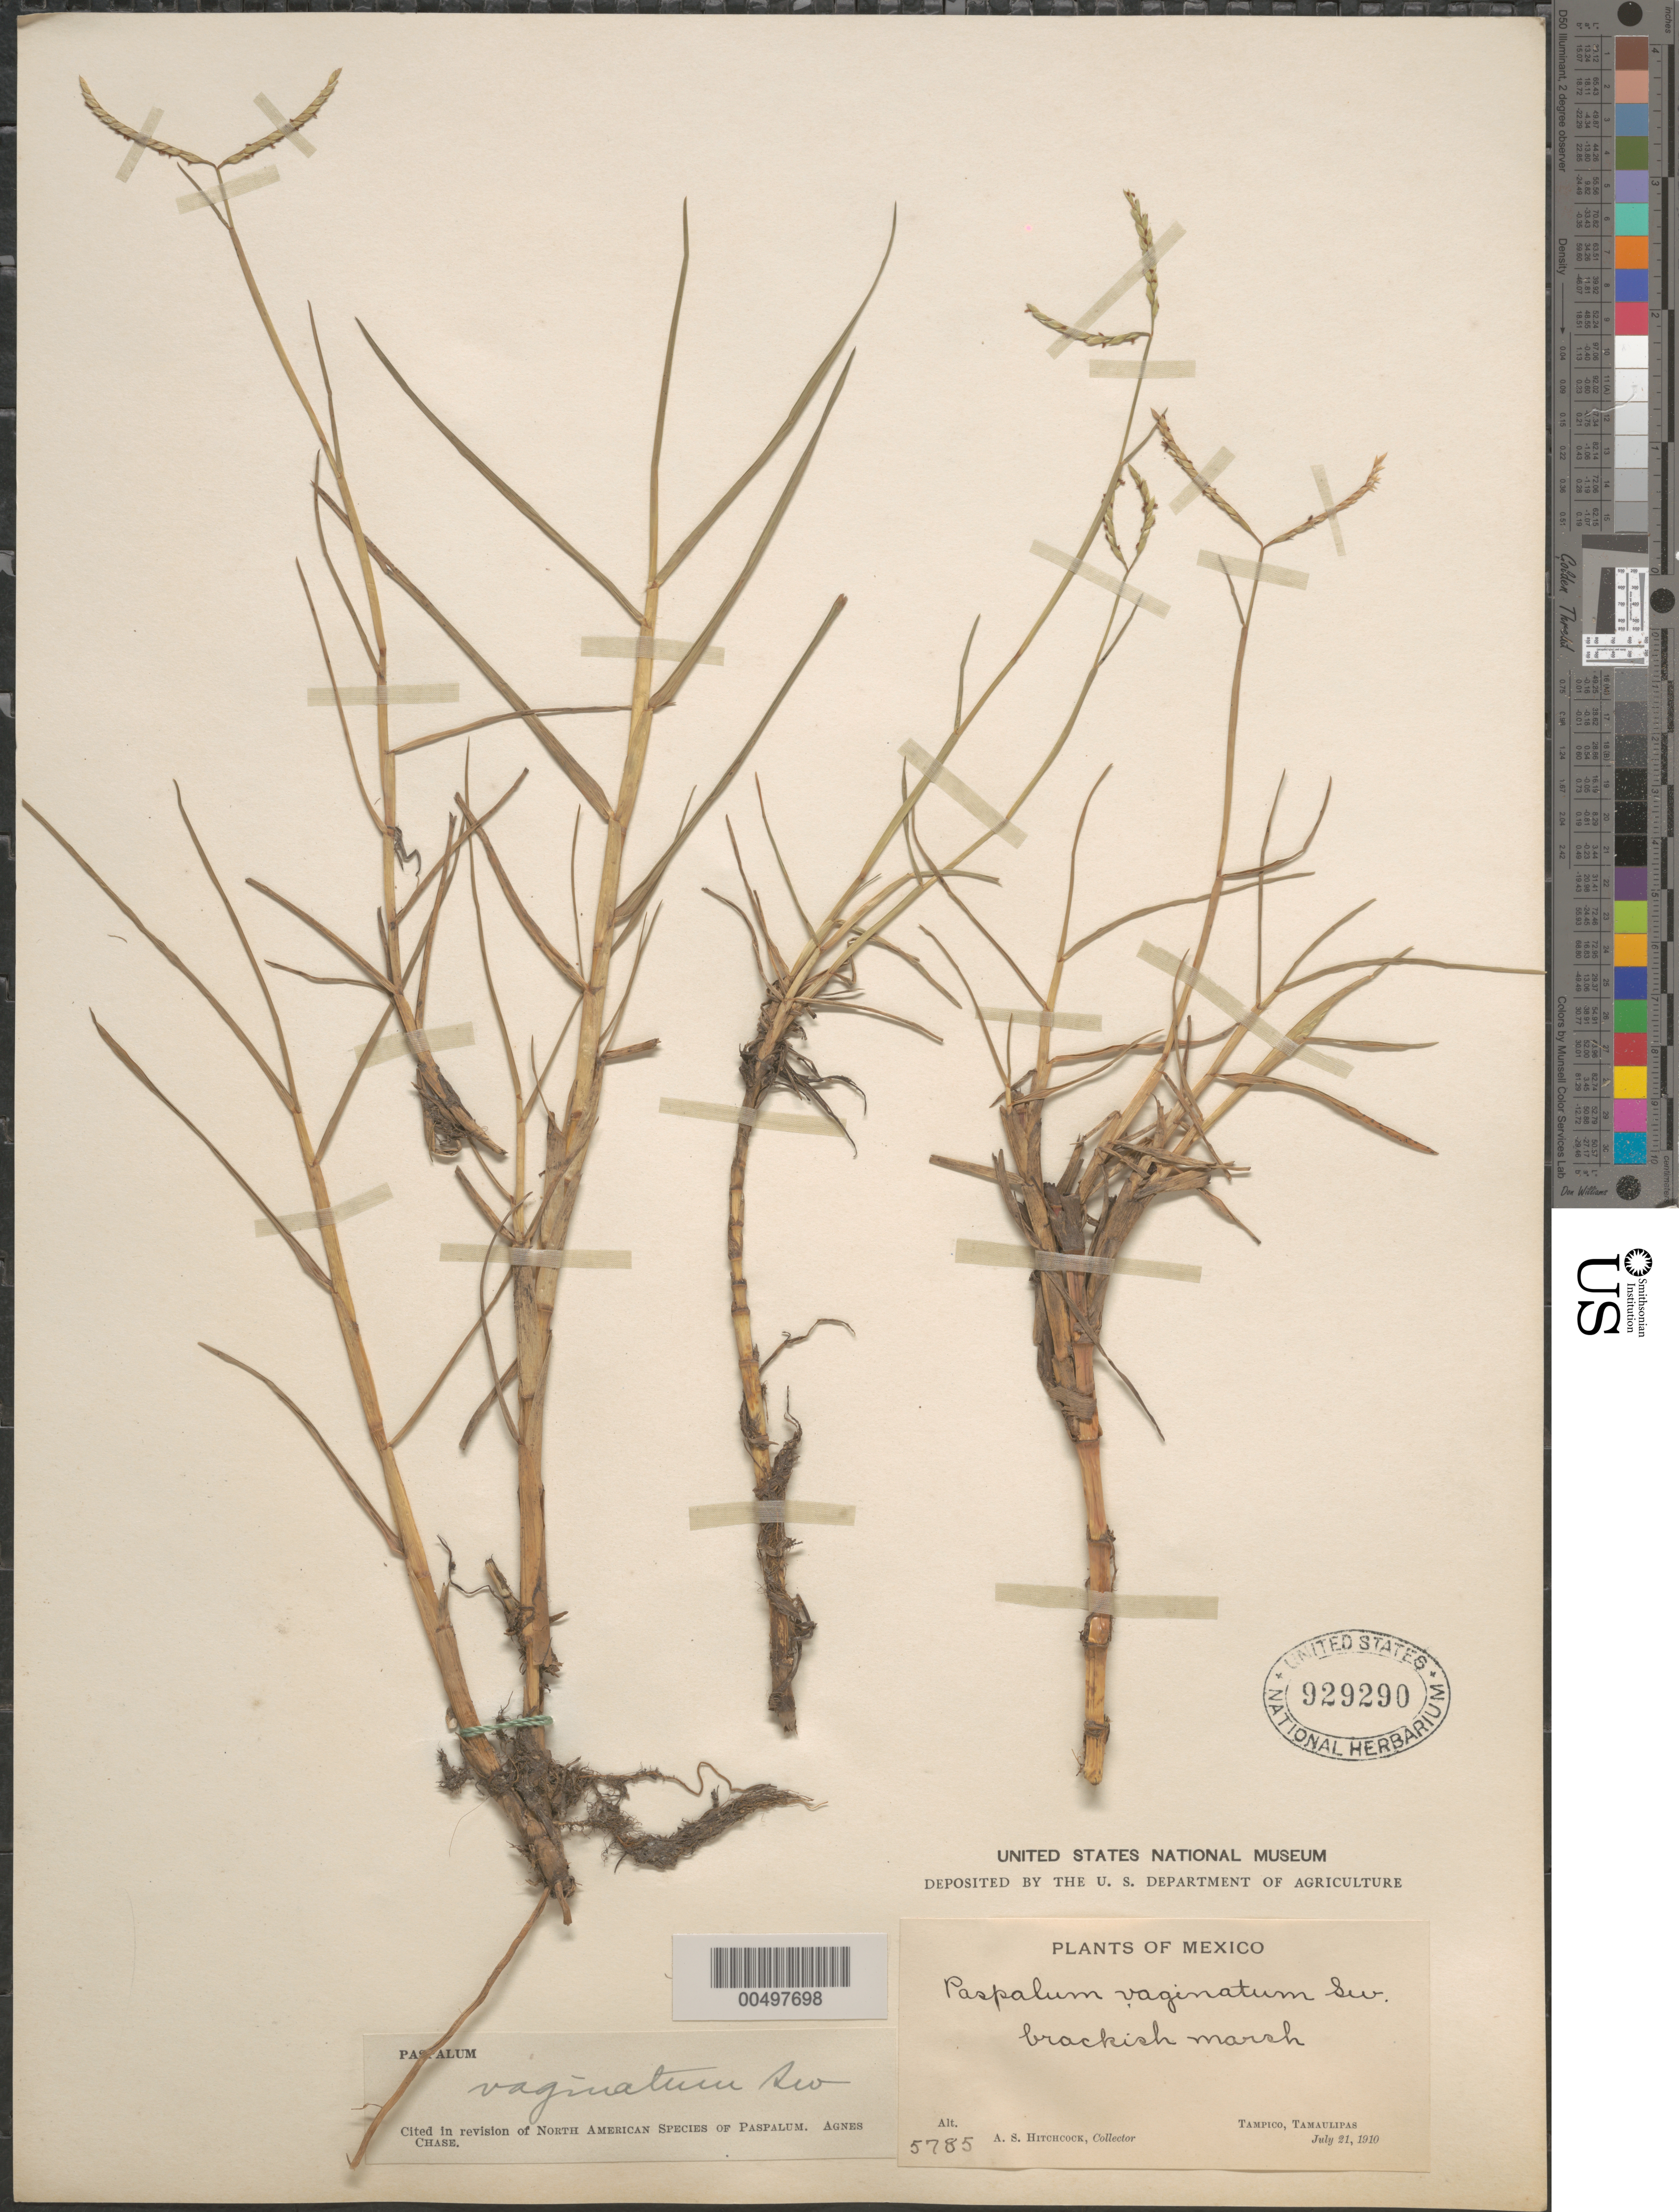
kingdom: Plantae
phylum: Tracheophyta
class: Liliopsida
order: Poales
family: Poaceae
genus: Paspalum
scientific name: Paspalum distichum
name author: L.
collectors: A. S. Hitchcock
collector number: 5785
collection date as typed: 21 Jul 1910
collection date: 1910-07-21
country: Mexico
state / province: Tamaulipas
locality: Tampico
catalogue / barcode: US 929290